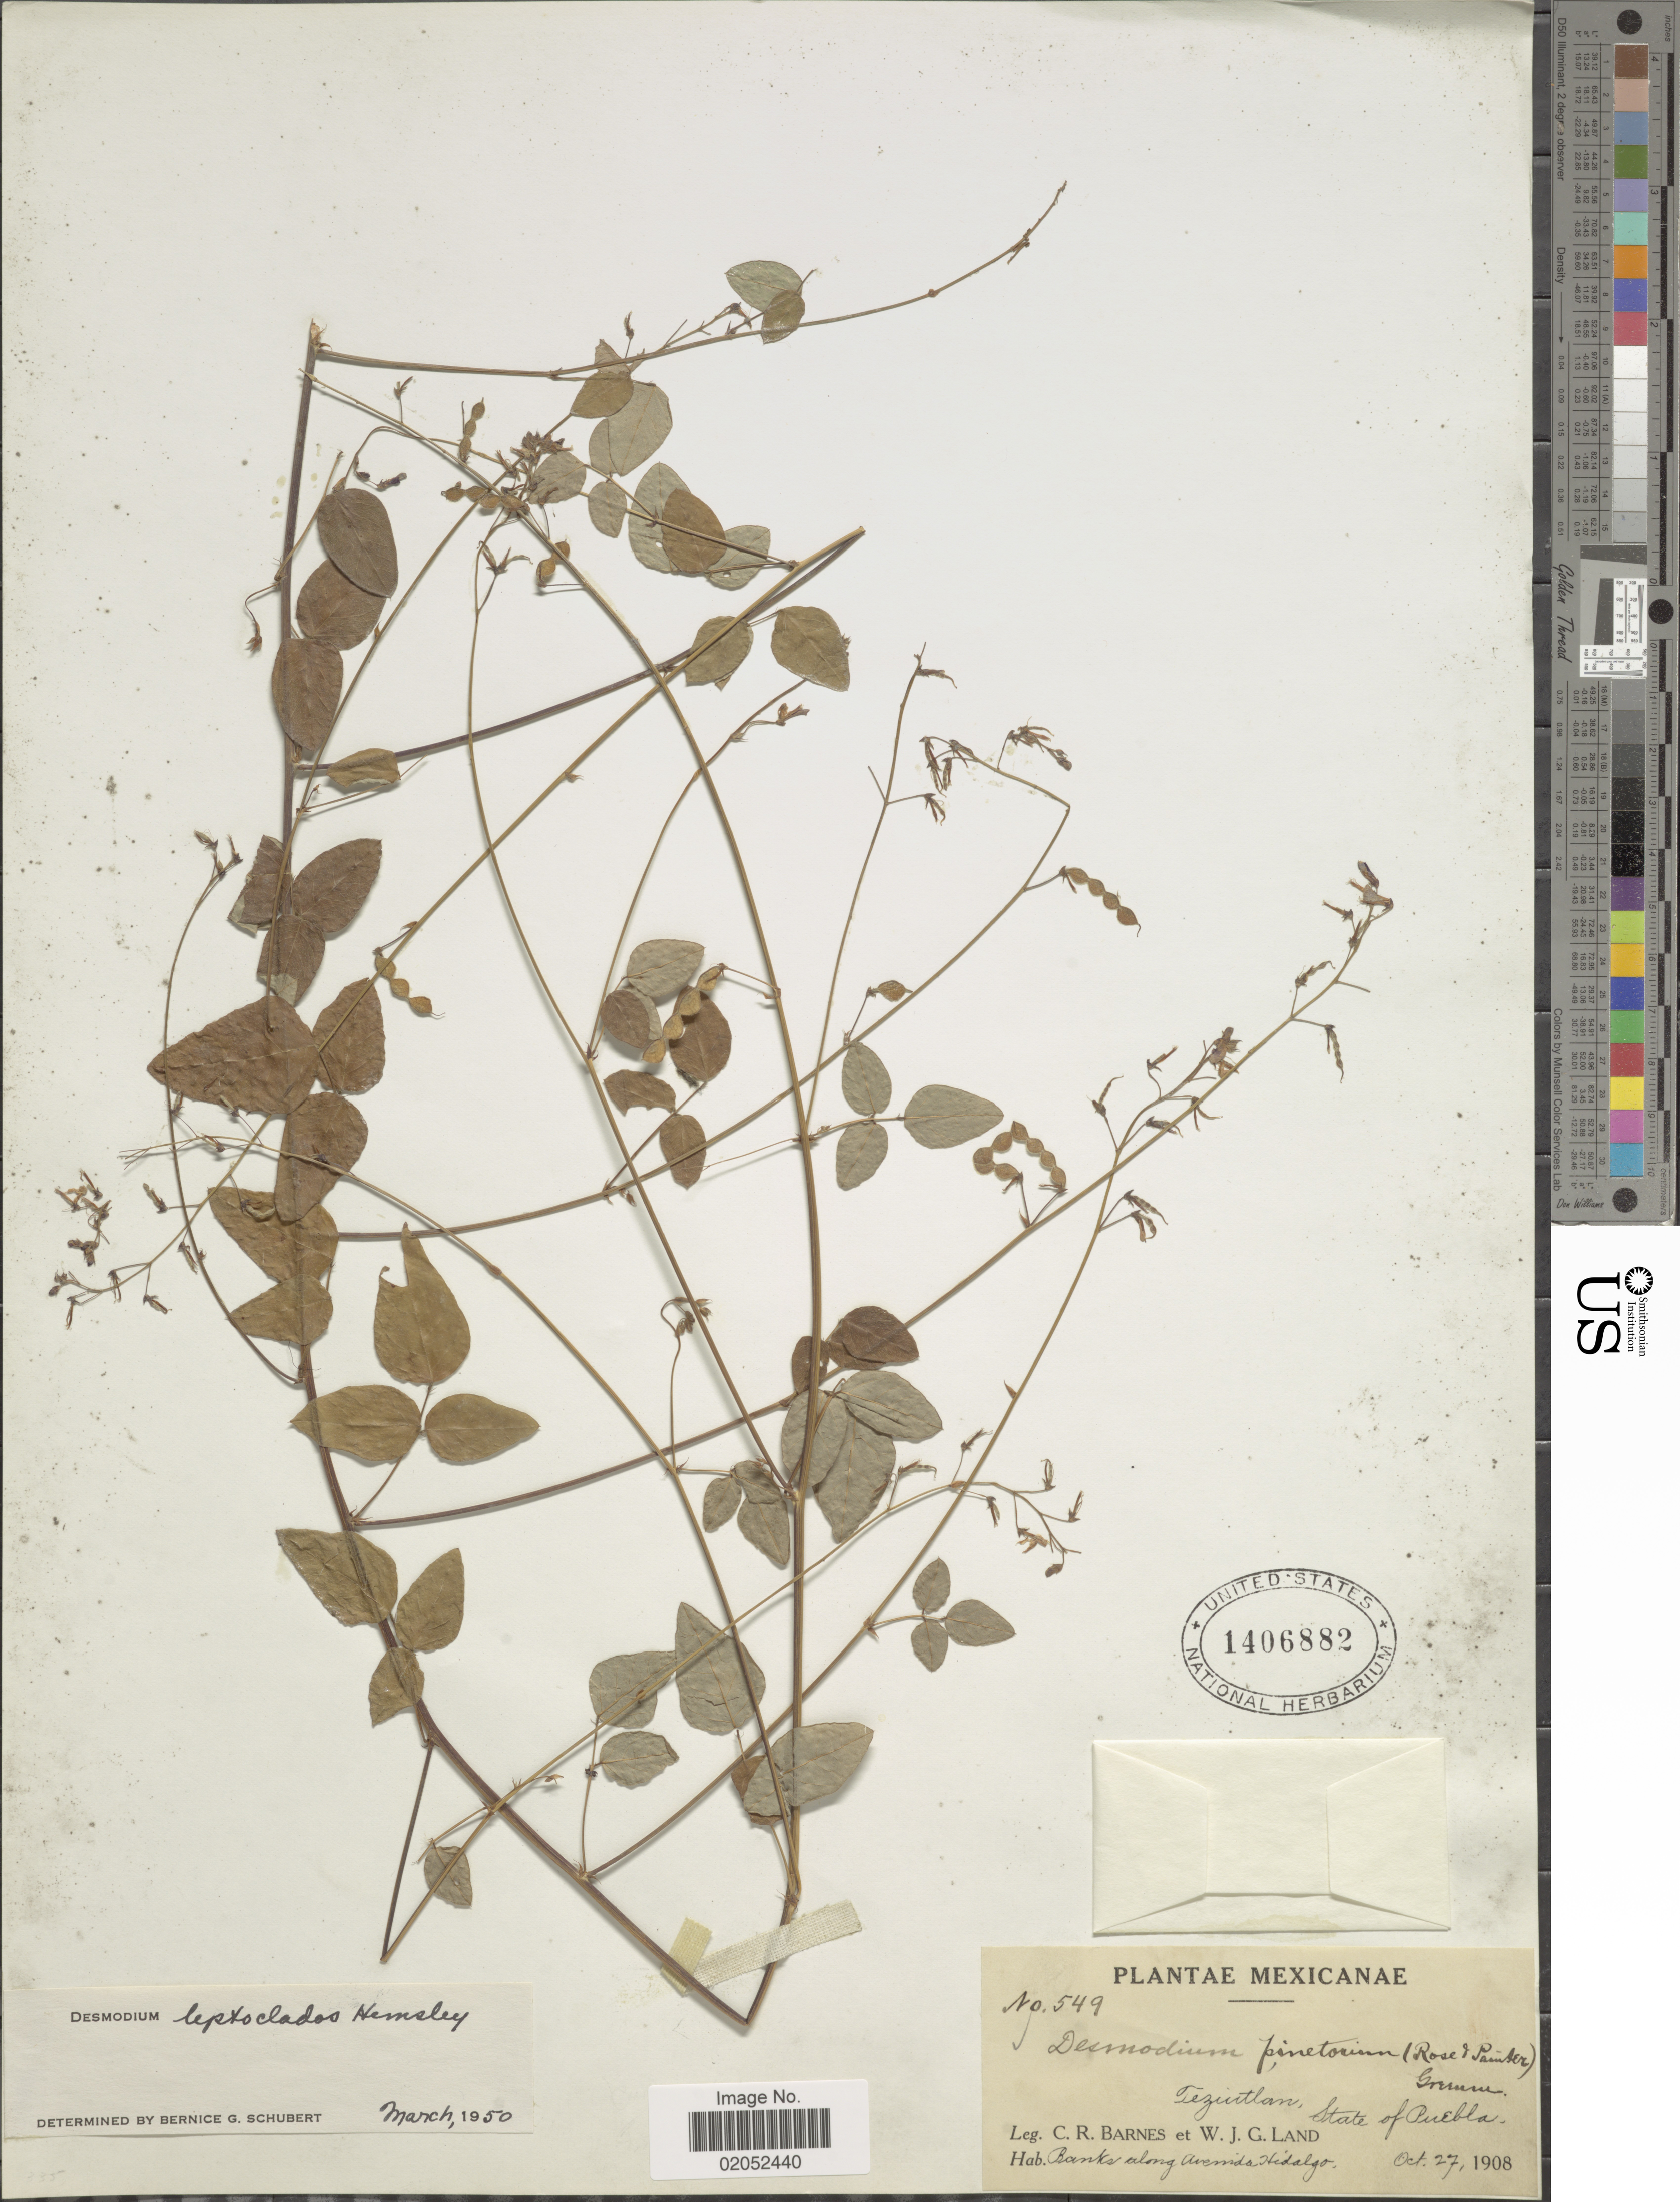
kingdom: Plantae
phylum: Tracheophyta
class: Magnoliopsida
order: Fabales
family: Fabaceae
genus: Desmodium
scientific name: Desmodium leptoclados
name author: Hemsl.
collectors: C. R. Barnes & W. J. G. Land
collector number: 549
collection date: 1908-10-27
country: Mexico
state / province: Puebla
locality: Tezuitlan, State of Puebla.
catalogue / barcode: US 1406882